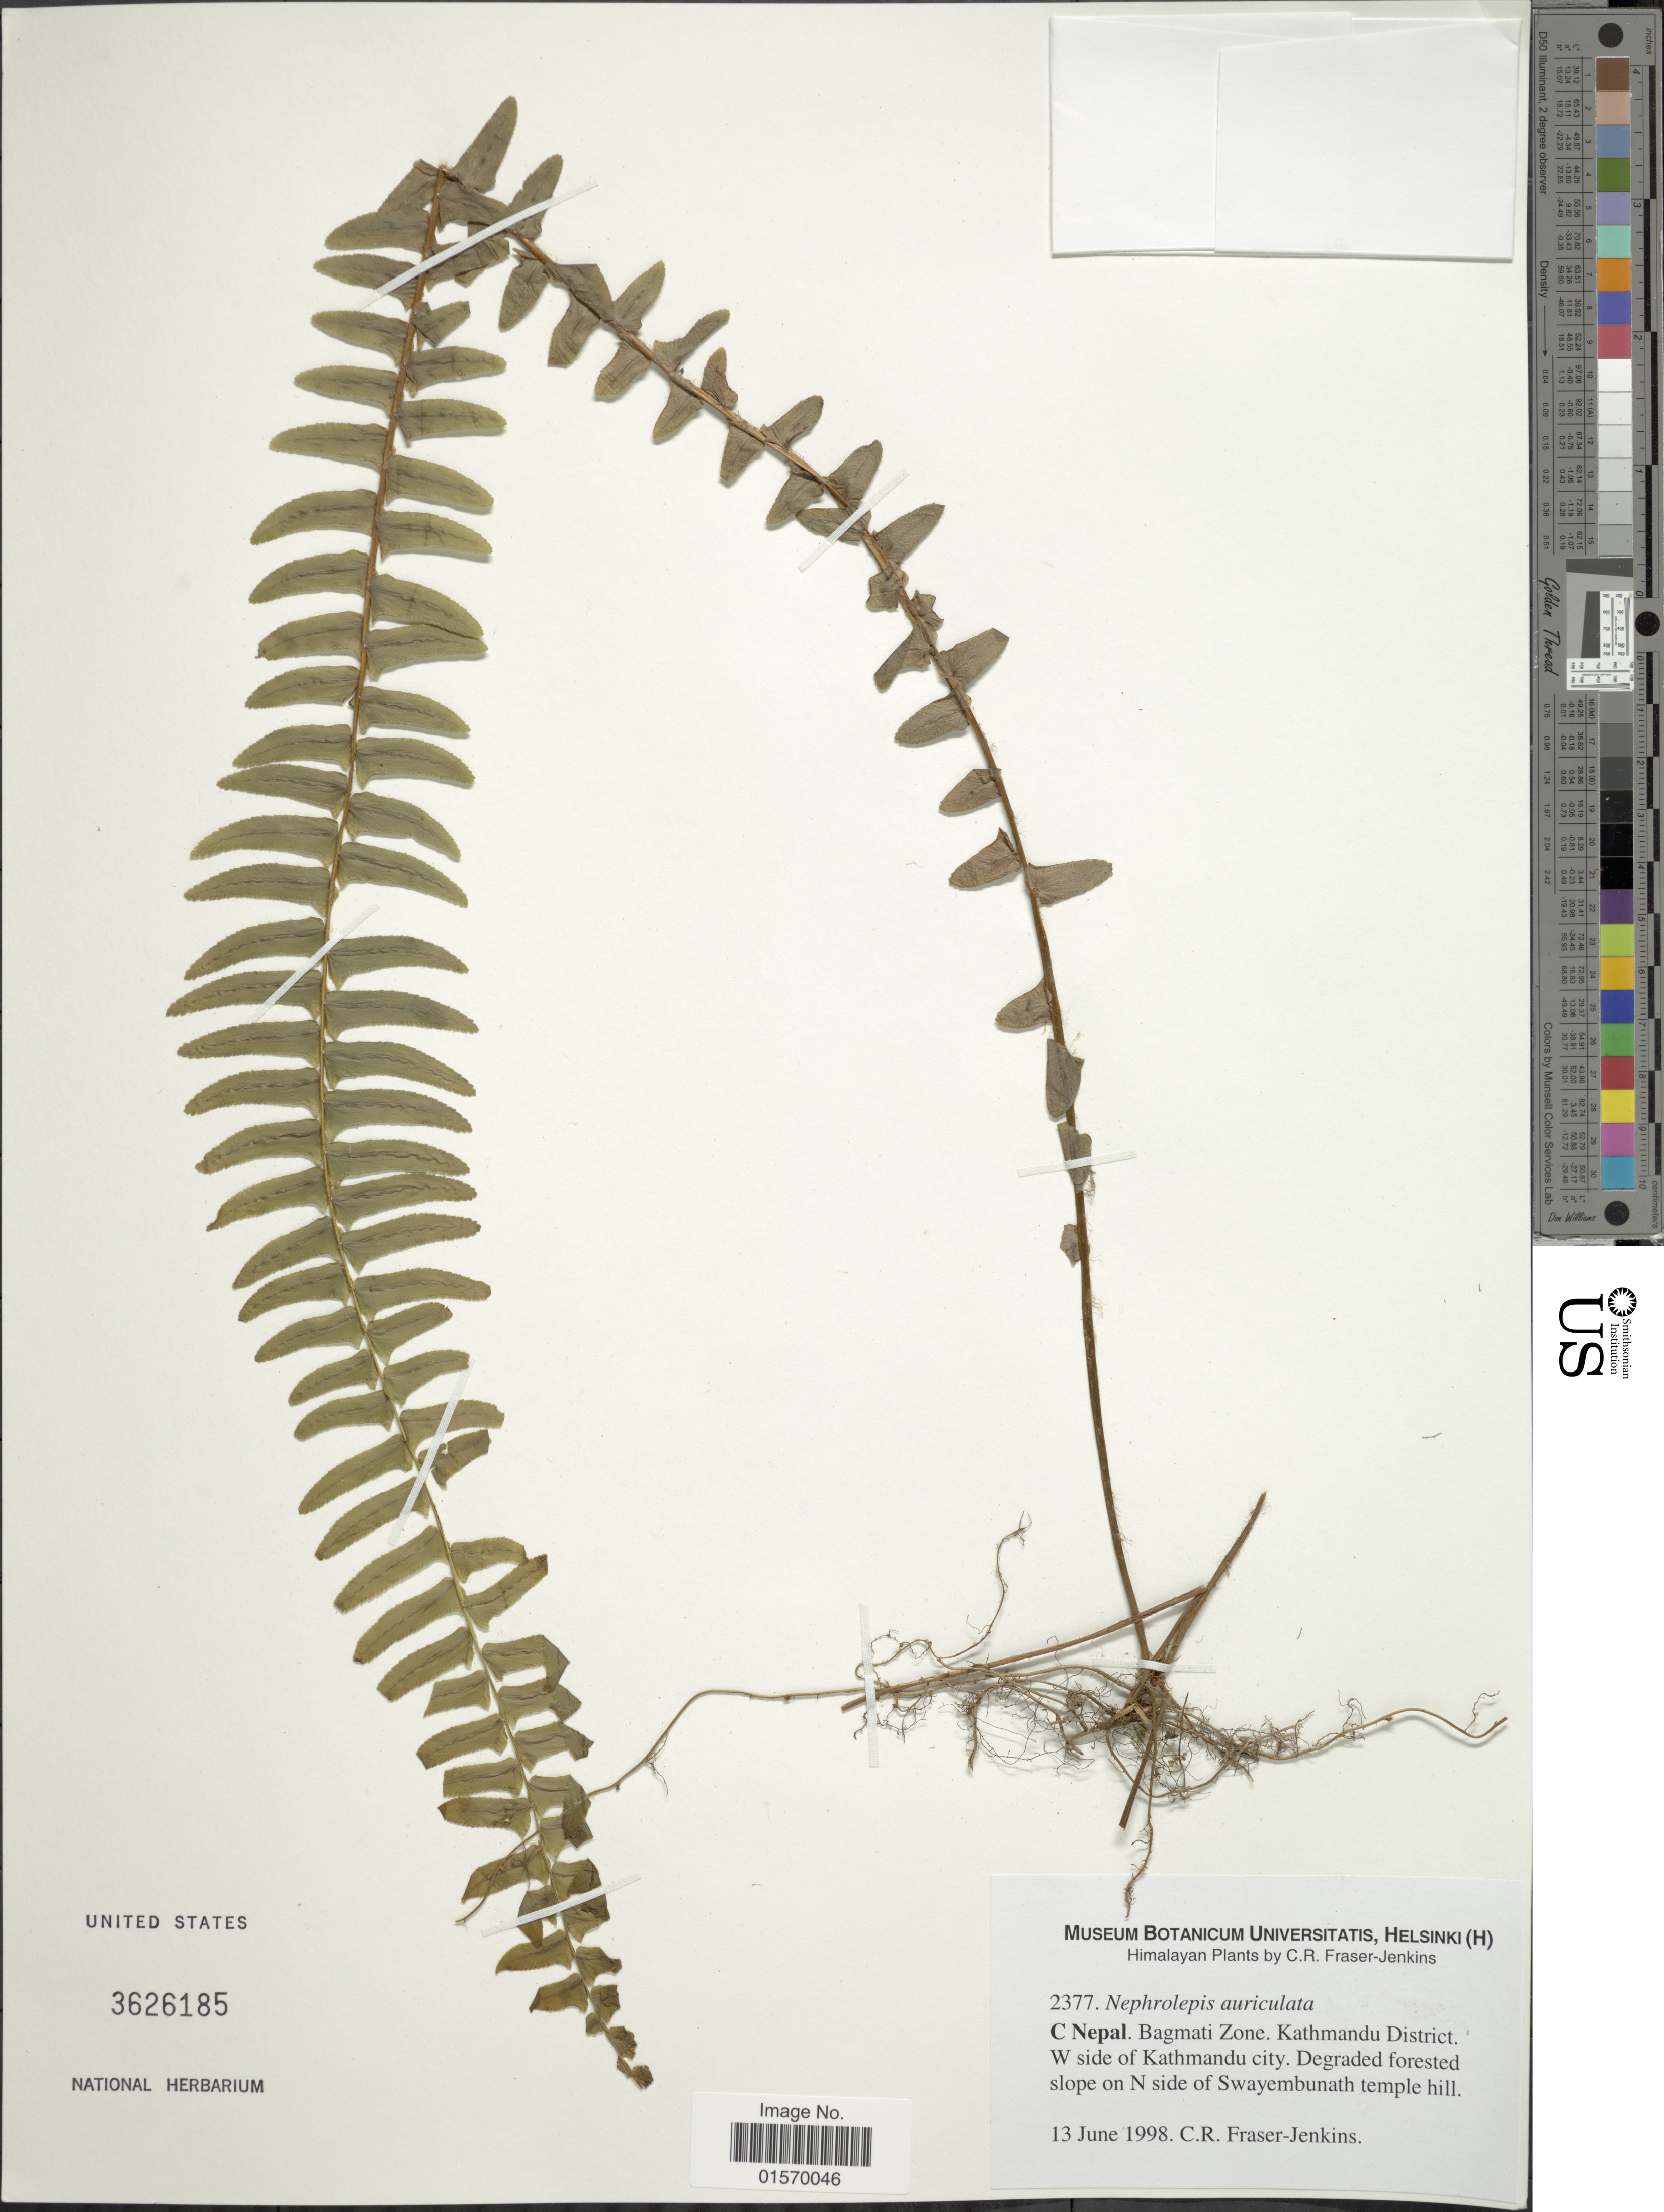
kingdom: Plantae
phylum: Tracheophyta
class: Polypodiopsida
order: Polypodiales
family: Nephrolepidaceae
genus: Nephrolepis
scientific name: Nephrolepis auriculata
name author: (L.) Trimen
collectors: C. R. Fraser-Jenkins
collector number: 2377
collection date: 1998-06-13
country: Nepal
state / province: Bagmati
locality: Himalayan Plants. C Nepal. Bagmati Zone. Kathmandu District. W side of Kathmandu city. Degraded forested slope on N side Swayembunath temple hill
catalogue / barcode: US 3626185